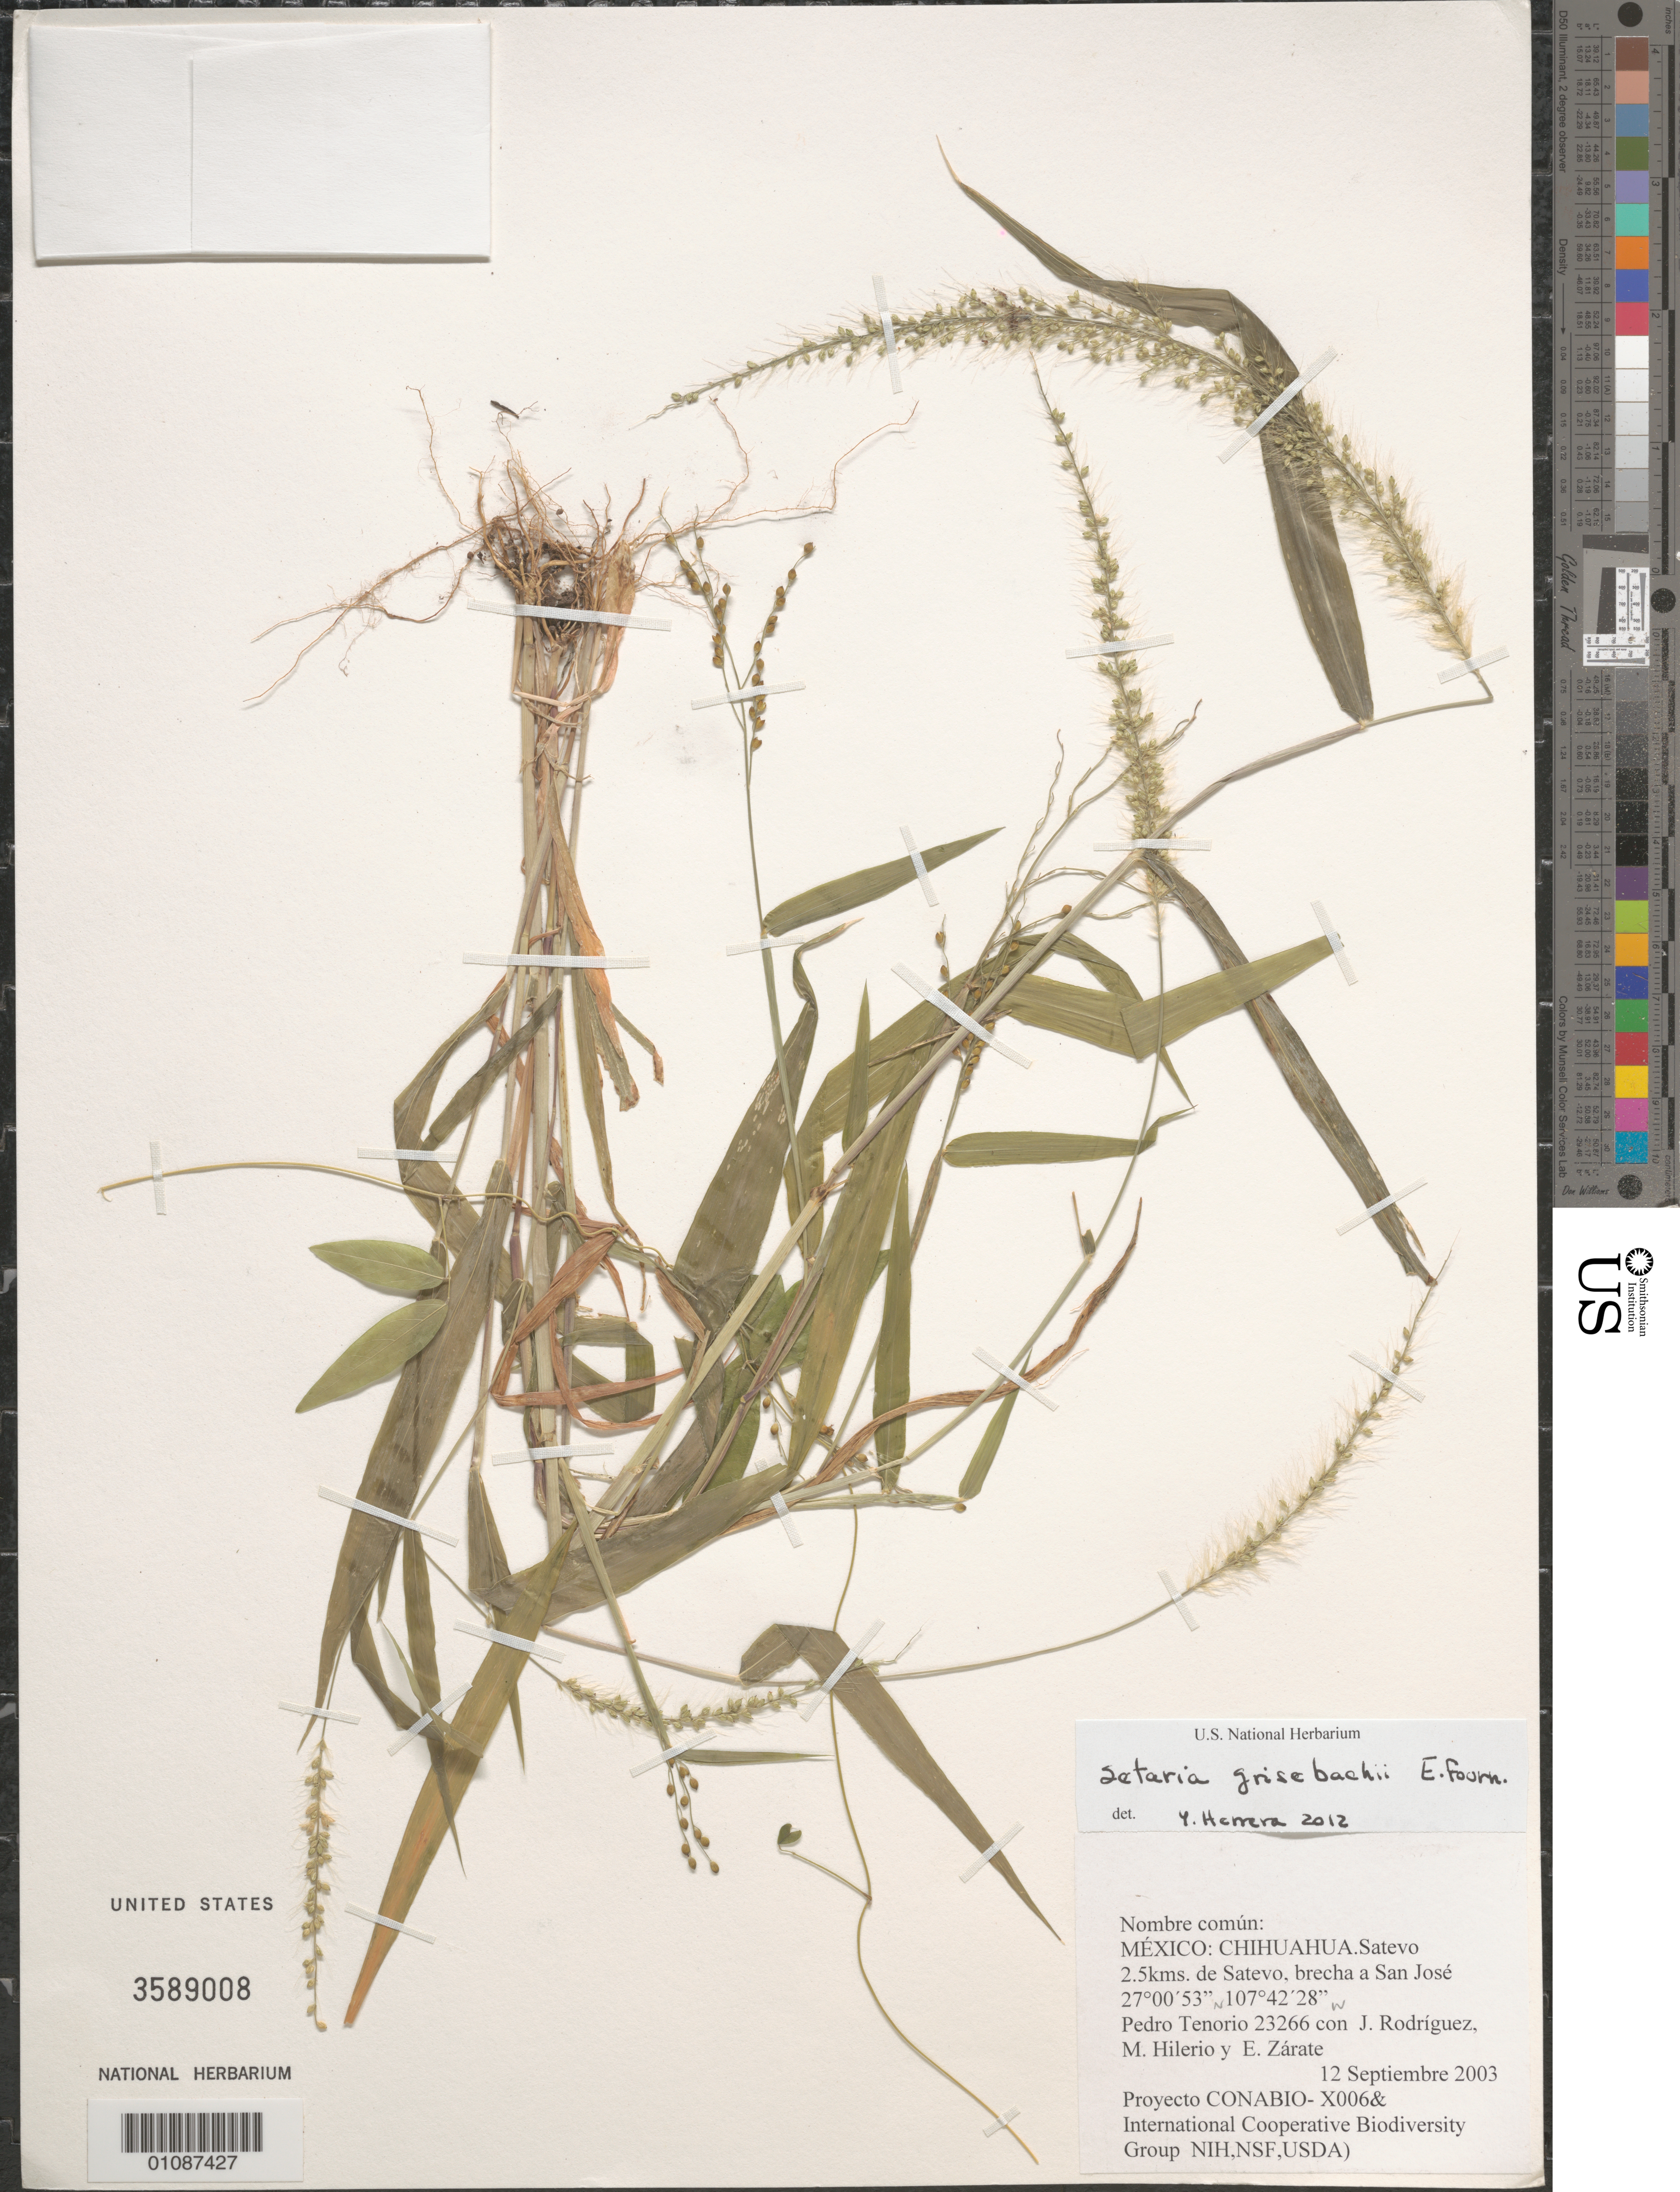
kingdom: Plantae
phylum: Tracheophyta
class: Liliopsida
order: Poales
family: Poaceae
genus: Setaria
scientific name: Setaria grisebachii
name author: E. Fourn.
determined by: Herrera Arrieta, Y., (CIIDIR), Instituto Politecnico Nacional (MEXICO)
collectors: P. Tenorio L., J. Rodríguez, M. Hilerio & E. Zárate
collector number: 23266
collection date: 2003-09-12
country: Mexico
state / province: Chihuahua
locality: Satevo. 2,5 kms de Satevo, brecha a San Jose.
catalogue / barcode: US 3589008